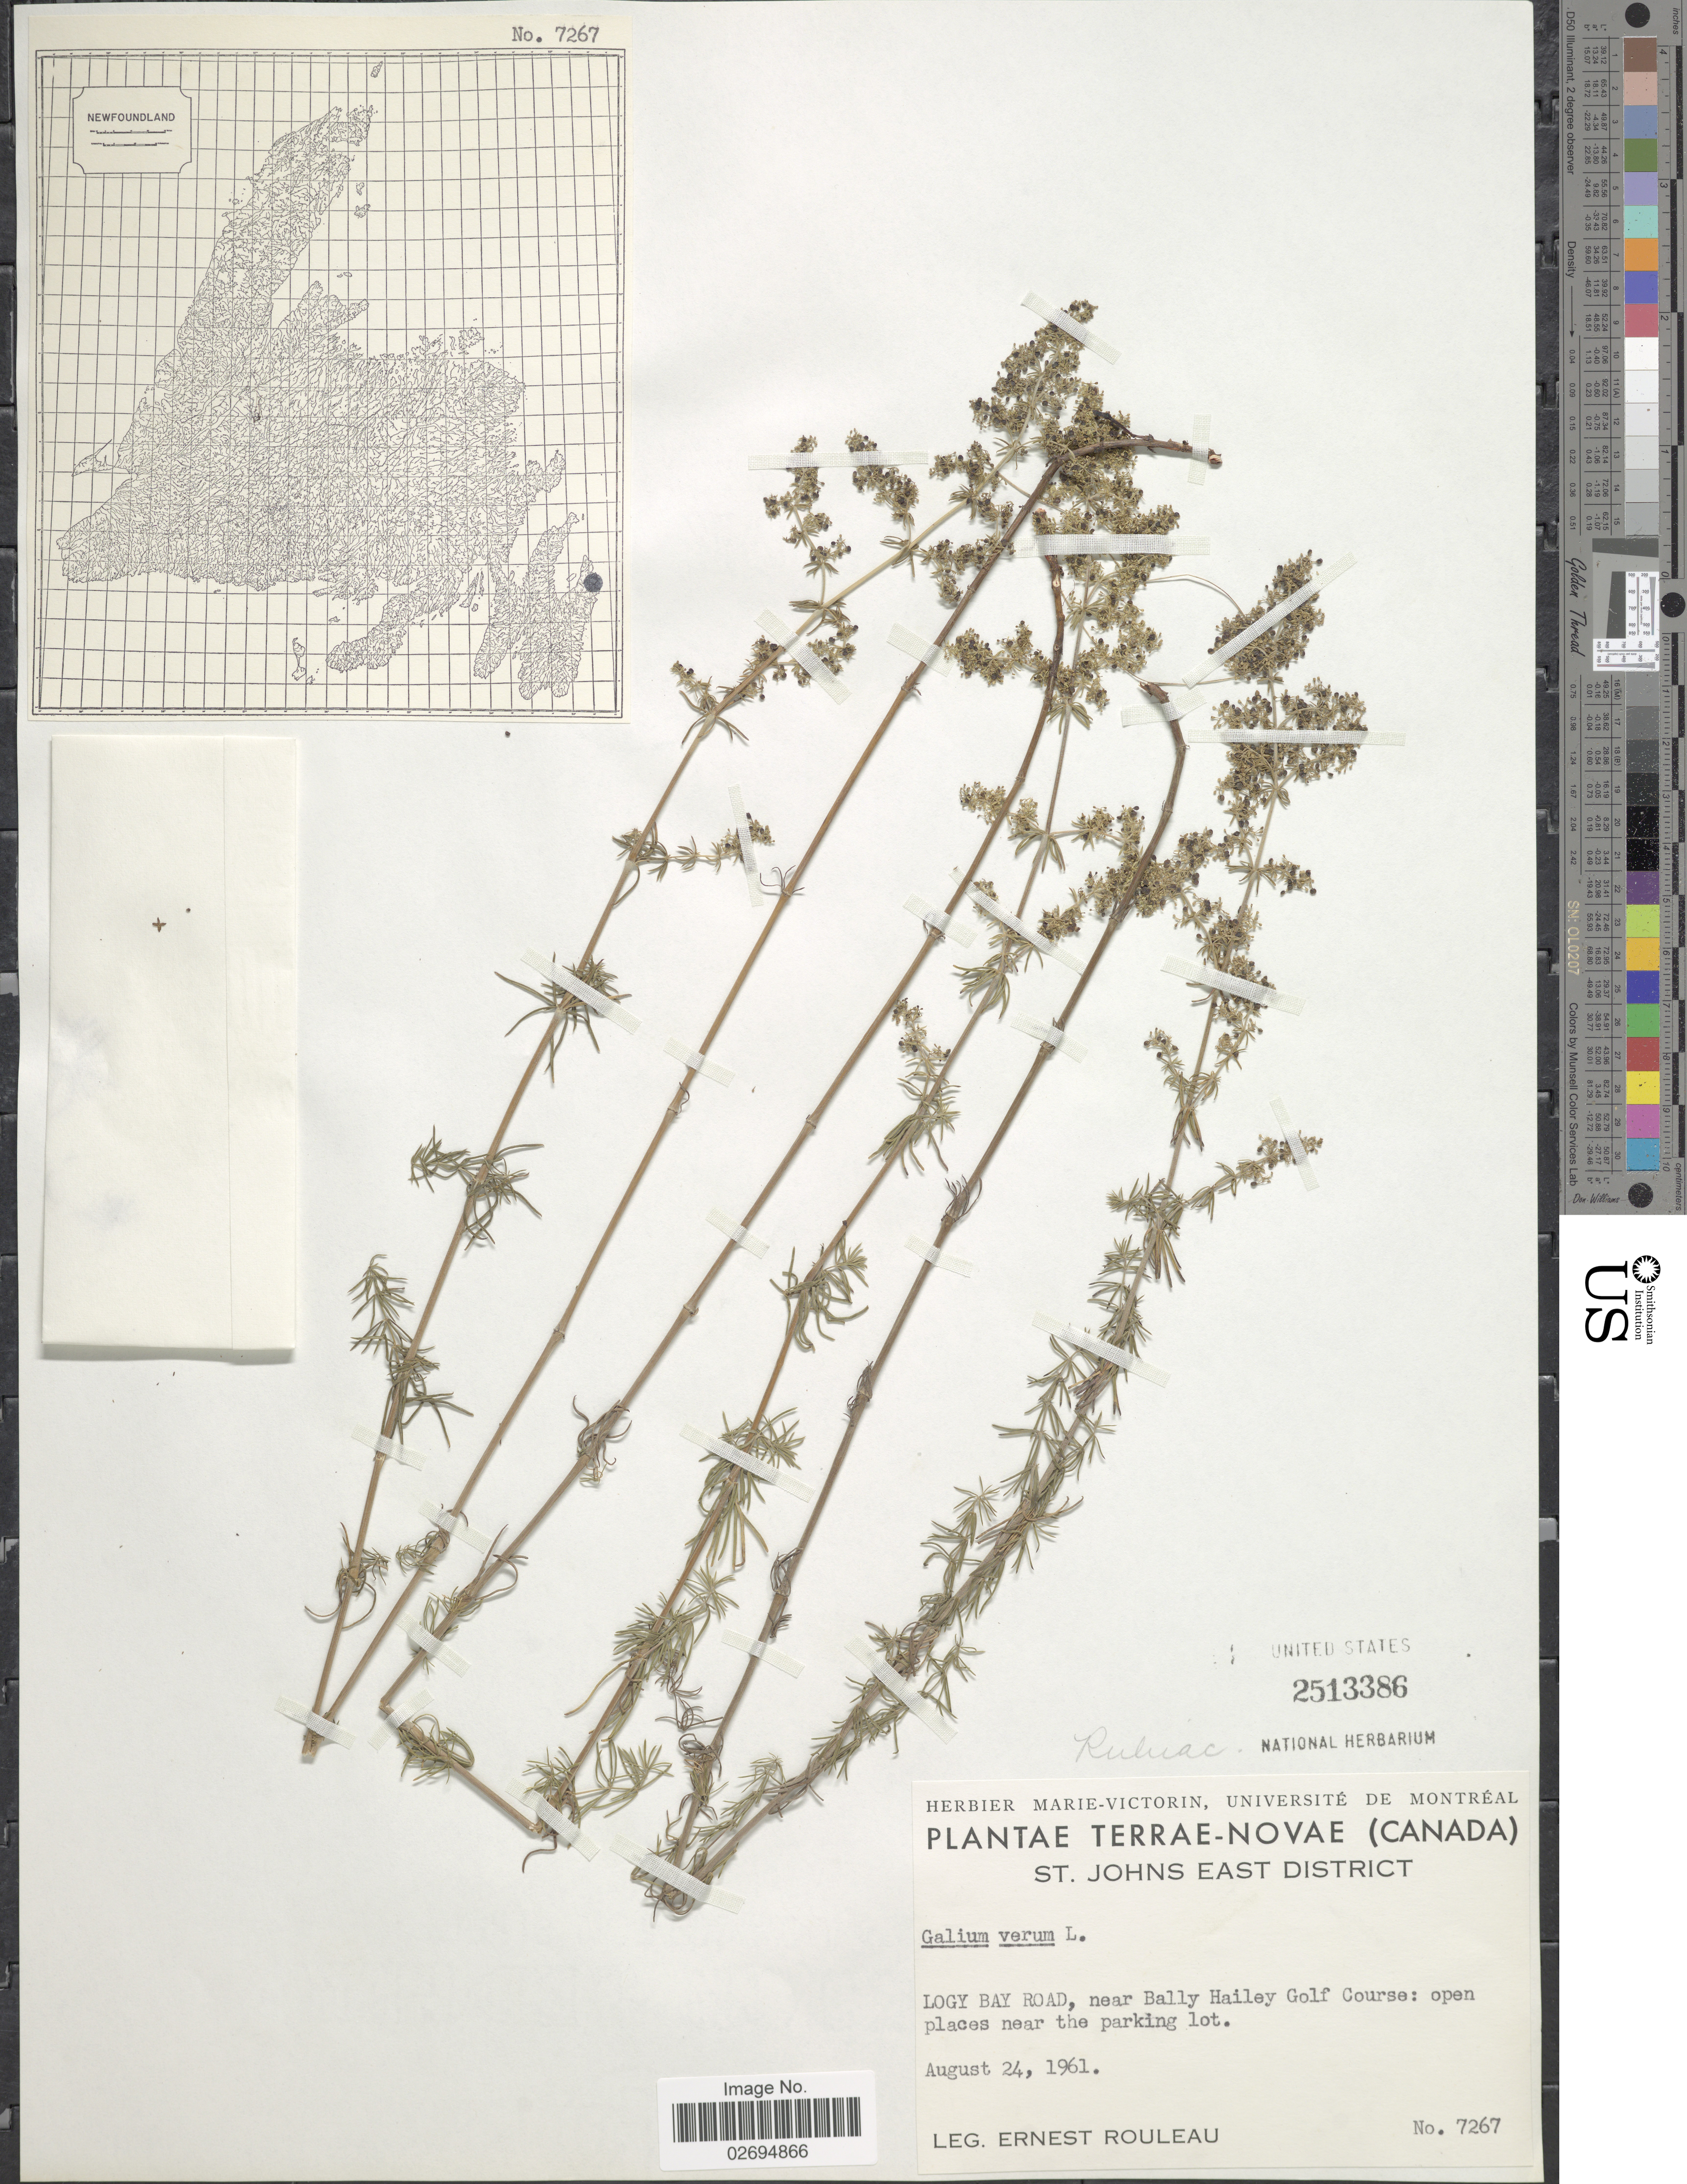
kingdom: Plantae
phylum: Tracheophyta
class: Magnoliopsida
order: Gentianales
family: Rubiaceae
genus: Galium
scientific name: Galium verum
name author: L.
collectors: E. Rouleau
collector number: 7267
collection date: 1961-08-24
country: Canada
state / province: Newfoundland and Labrador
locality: Terrae-Novae, St Johns East District, Logy Bay Road, near Bally Hailey Golf Course: open places near the parking lot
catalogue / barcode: US 2513386